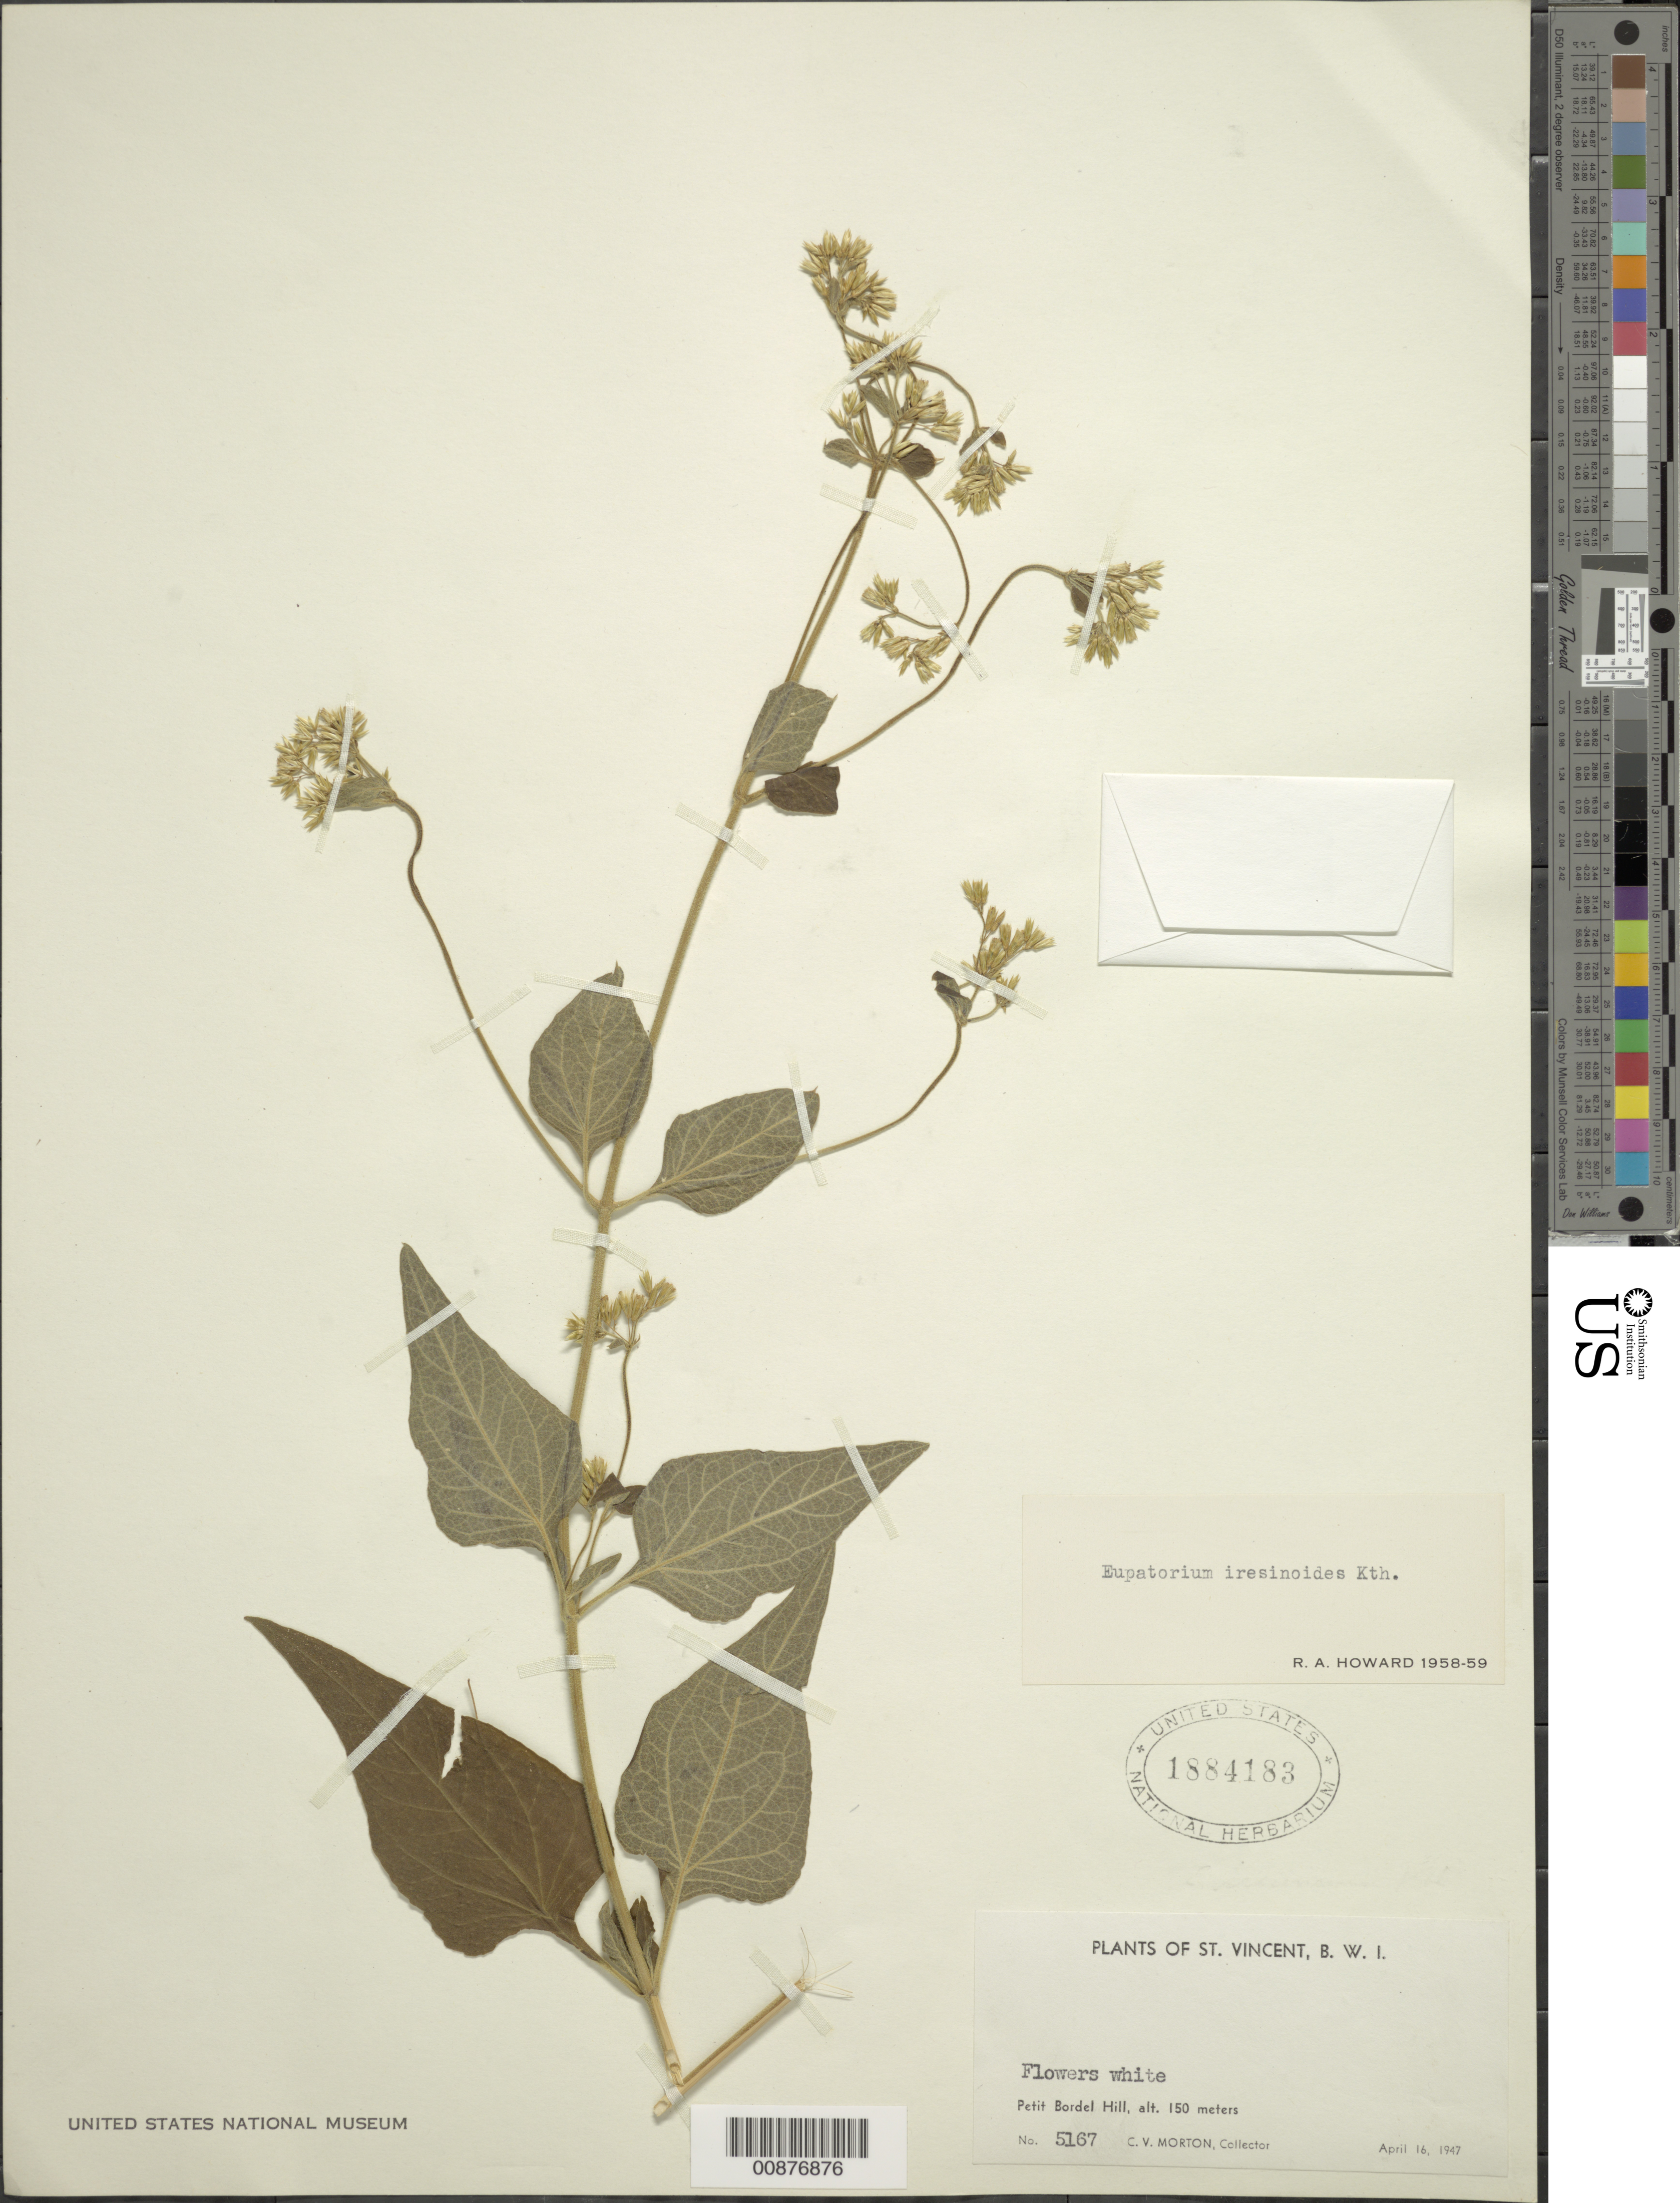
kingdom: Plantae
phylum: Tracheophyta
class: Magnoliopsida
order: Asterales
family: Asteraceae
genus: Condylidium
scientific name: Condylidium iresinoides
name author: (Kunth) R.M. King & H. Rob.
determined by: Howard, R. A.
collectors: C. V. Morton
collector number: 5167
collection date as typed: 16 Apr 1947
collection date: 1947-04-16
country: St. Vincent - Grenadines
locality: Petit Bordel Hill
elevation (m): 150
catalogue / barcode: US 1884183